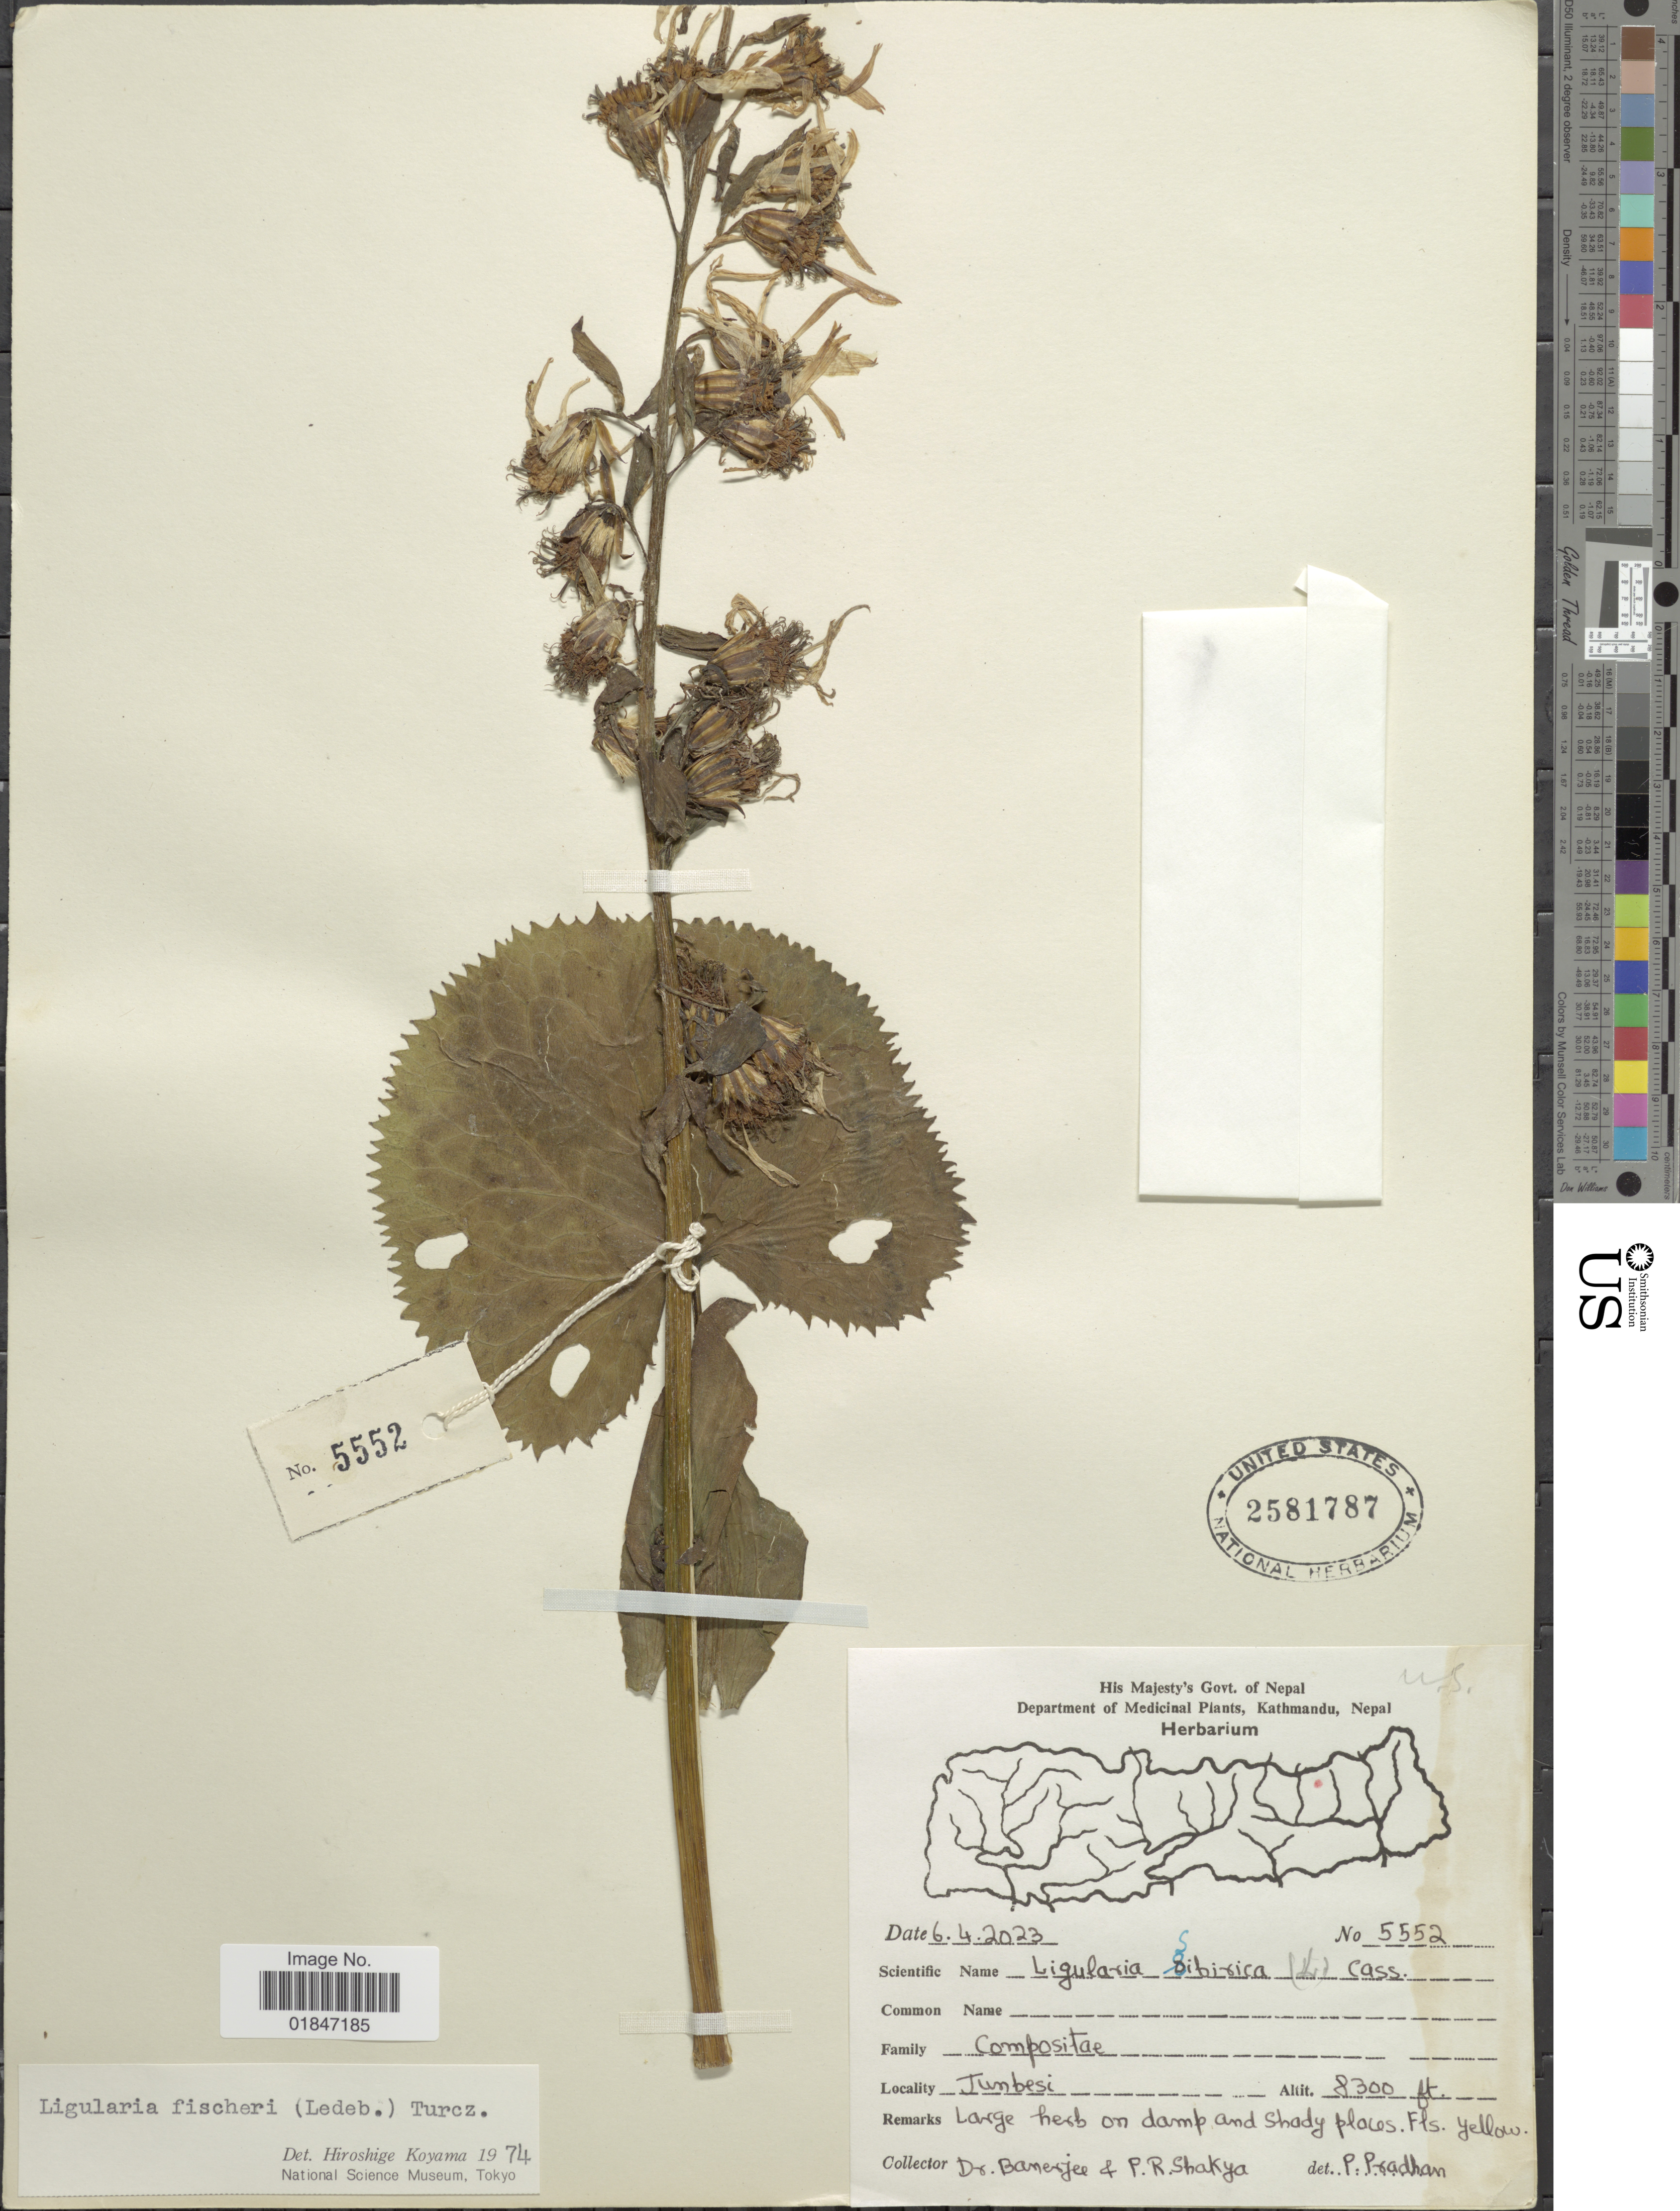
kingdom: Plantae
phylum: Tracheophyta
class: Magnoliopsida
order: Asterales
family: Asteraceae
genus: Ligularia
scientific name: Ligularia fischeri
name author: (Ledeb.) Turcz.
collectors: -. Banerjee & P. Shakya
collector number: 5552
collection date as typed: Transcribed d/m/y: 6/4/2023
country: Nepal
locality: Jumbesi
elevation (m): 2530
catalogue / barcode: US 2581787